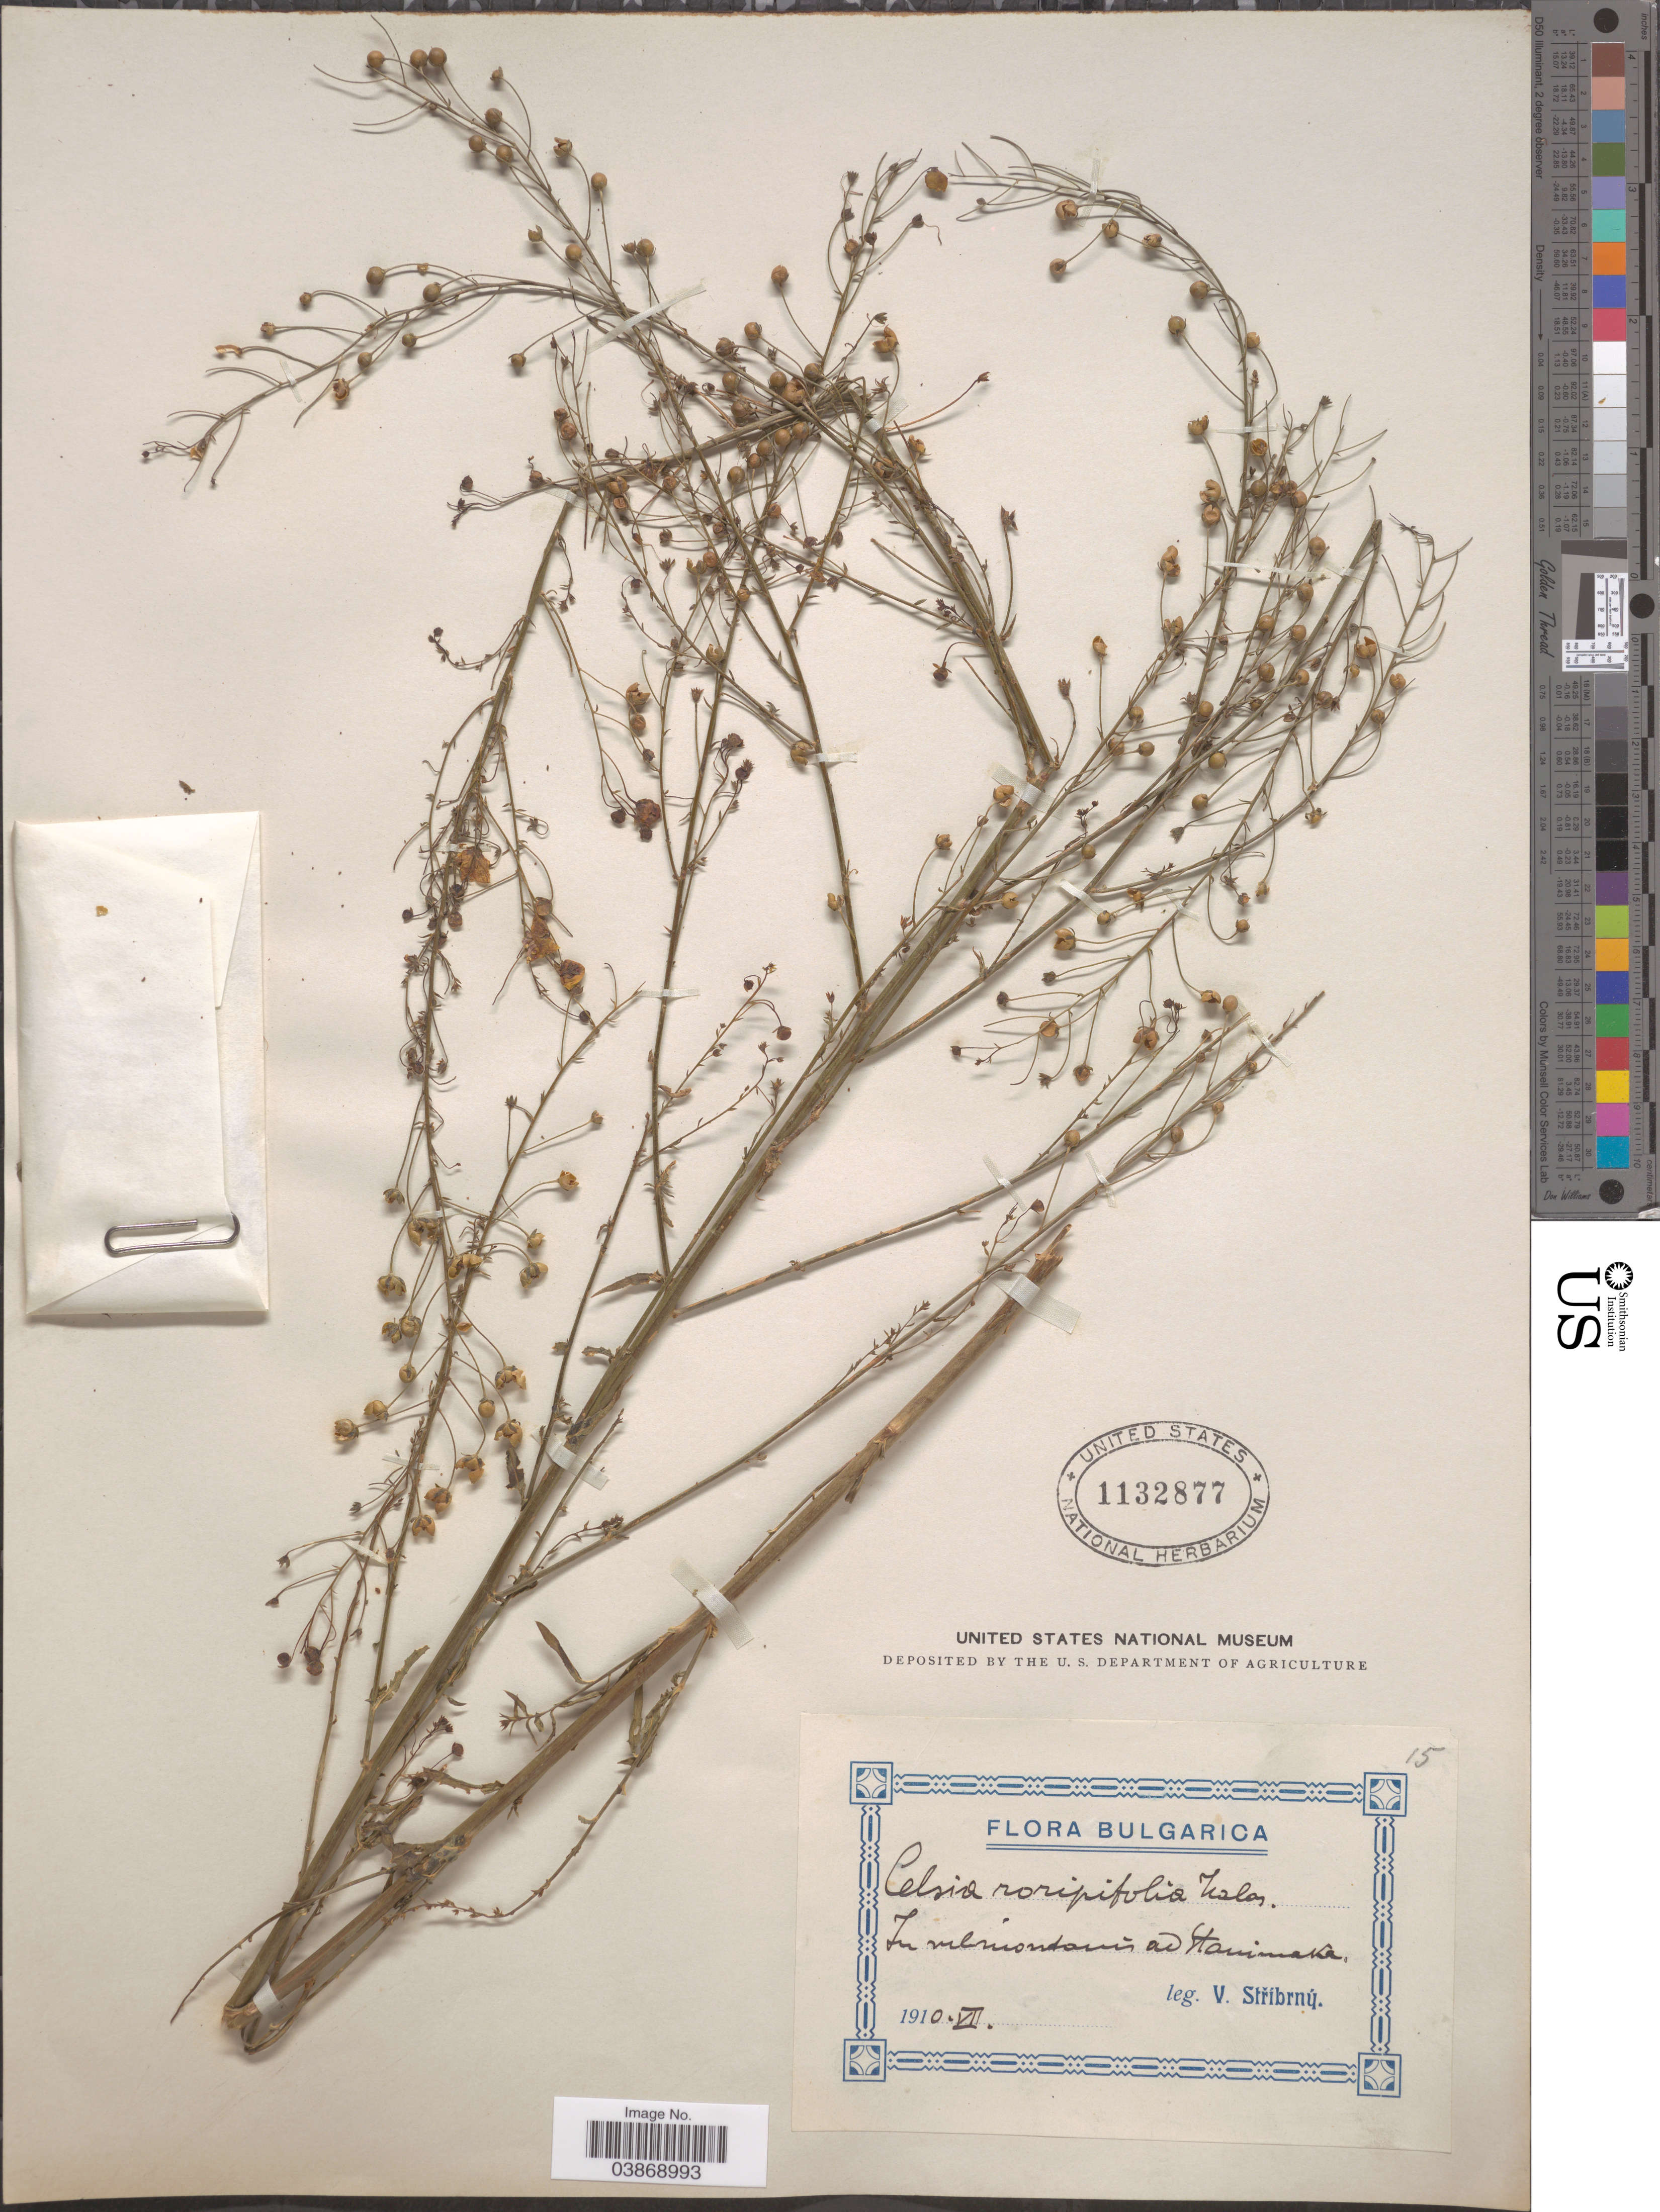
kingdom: Plantae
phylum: Tracheophyta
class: Magnoliopsida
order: Lamiales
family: Scrophulariaceae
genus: Celsia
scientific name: Celsia roripifolia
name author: Halácsy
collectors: V. Stribrny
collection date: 1910-07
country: Bulgaria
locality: In vilmontaris [interpreted] ad Hamimaka [interpreted].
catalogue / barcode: US 1132877